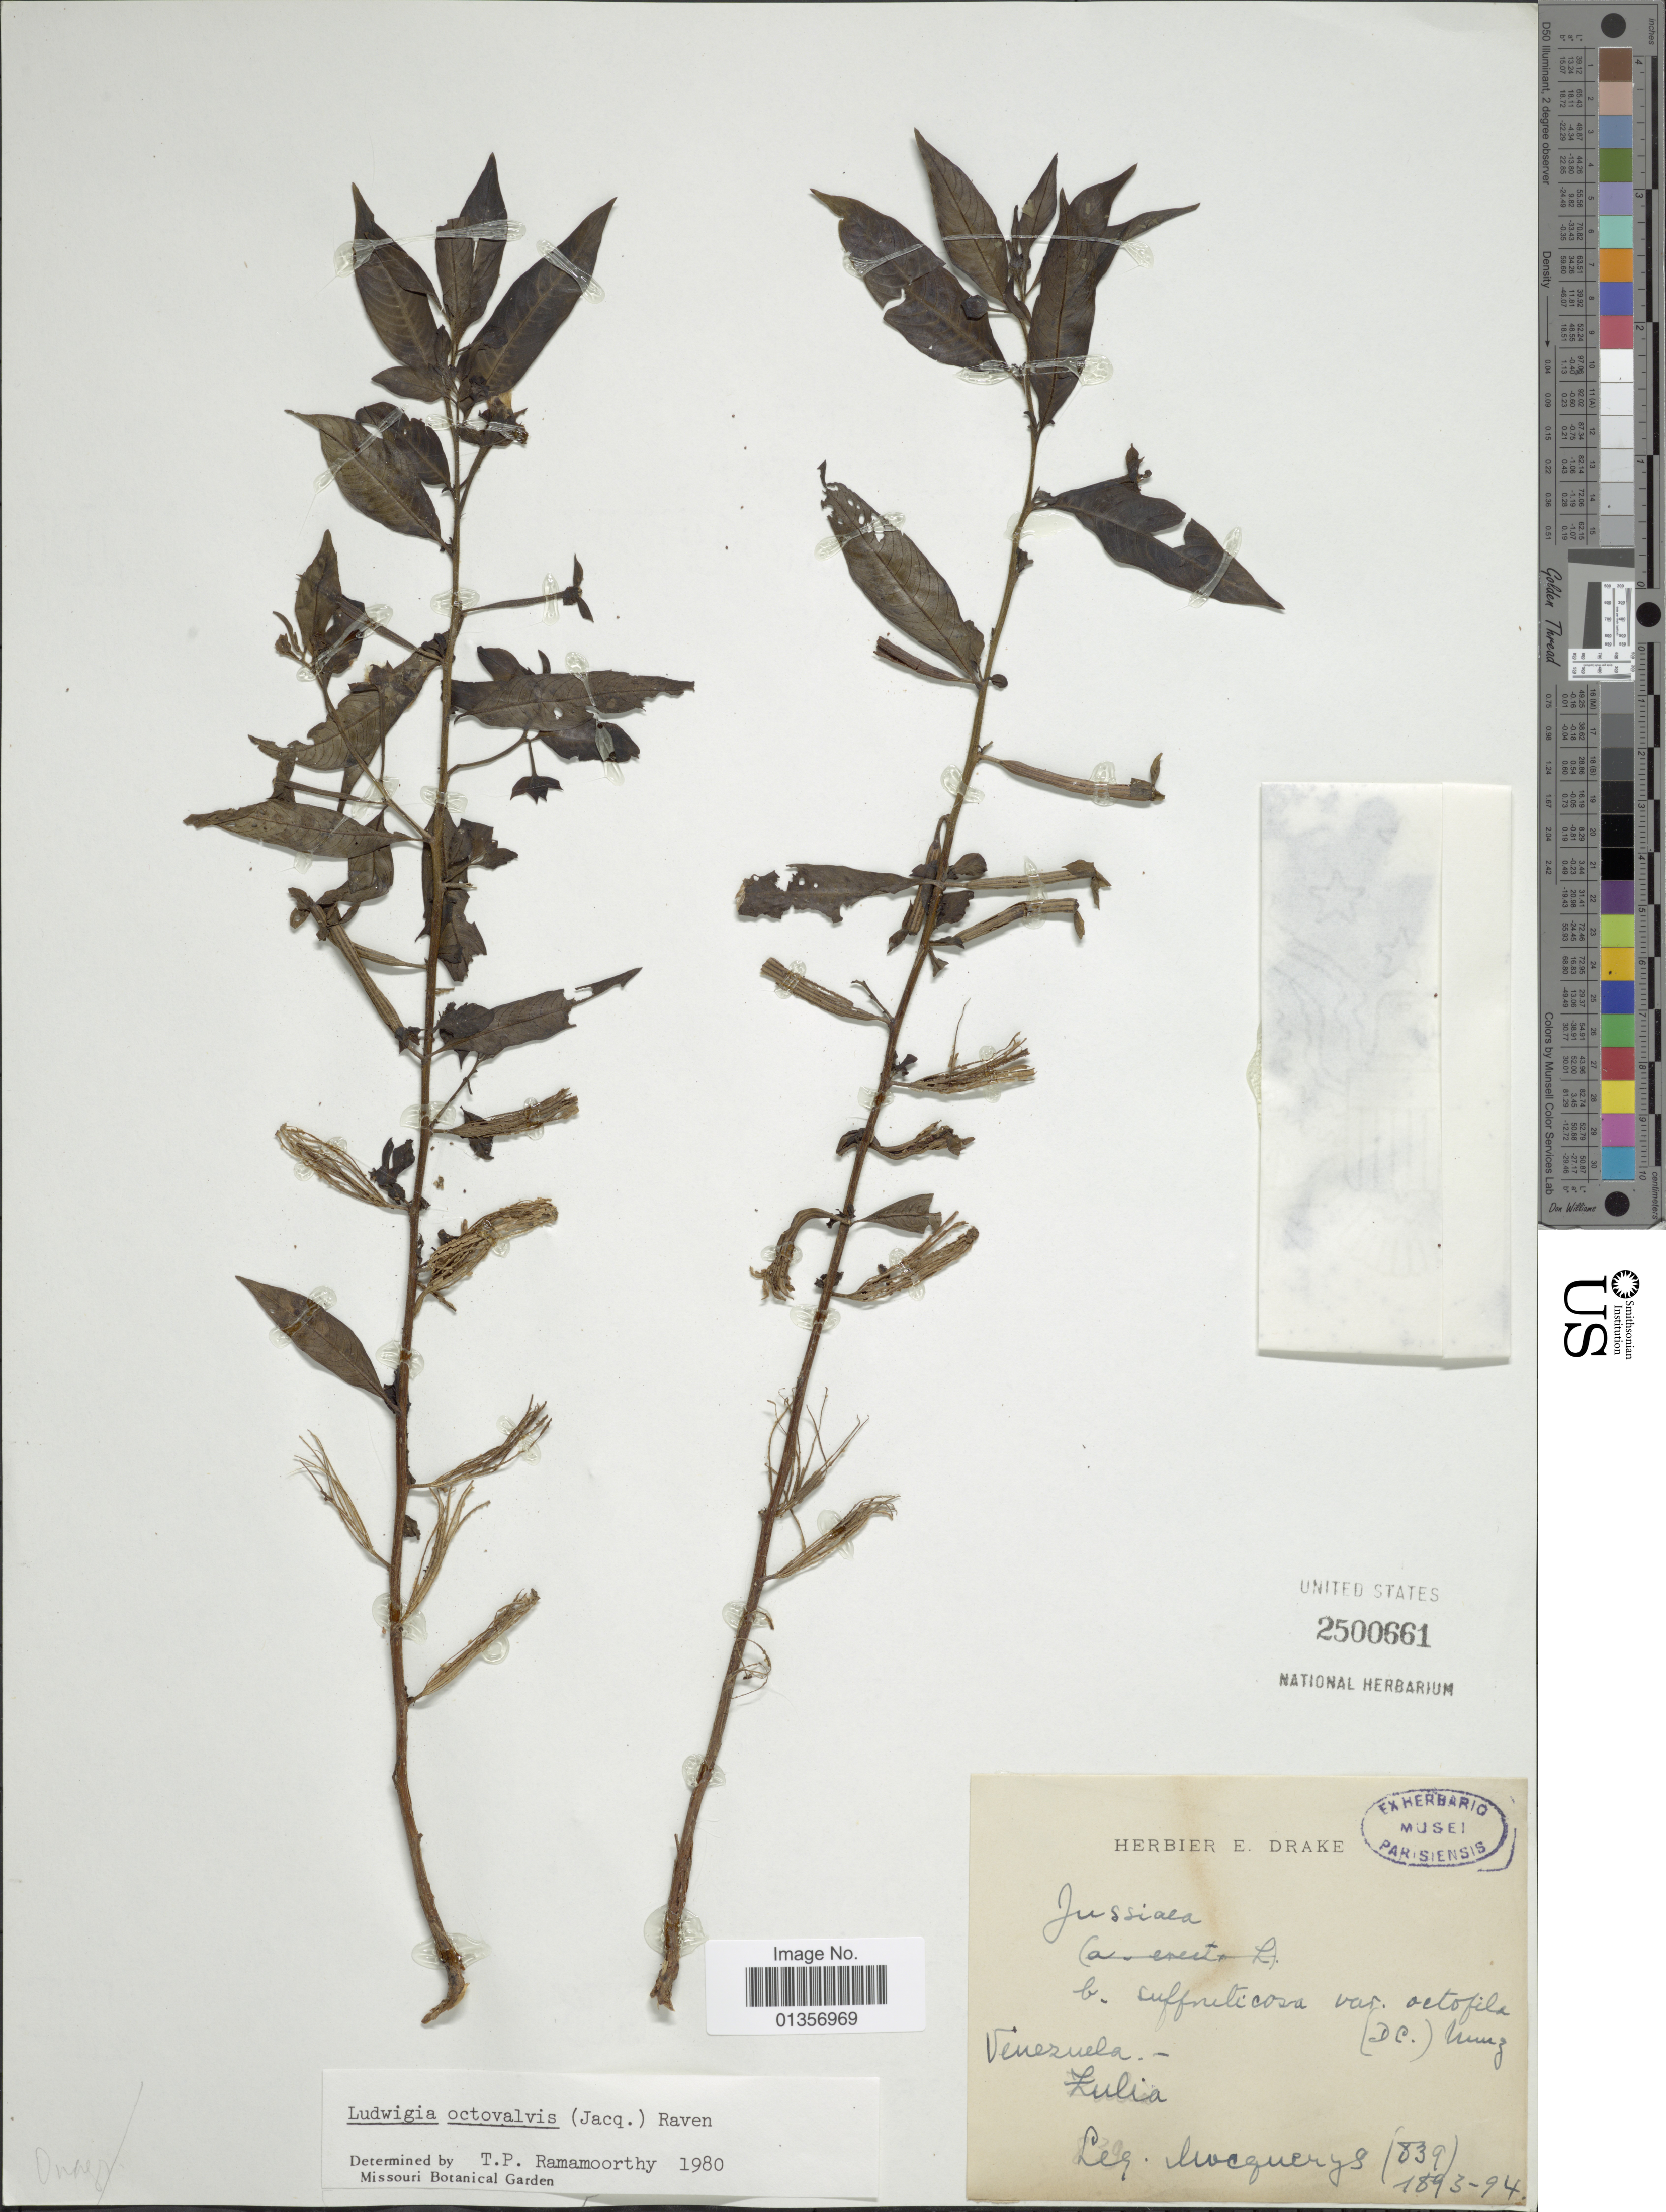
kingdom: Plantae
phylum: Tracheophyta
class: Magnoliopsida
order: Myrtales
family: Onagraceae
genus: Ludwigia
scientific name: Ludwigia octovalvis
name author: (Jacq.) P.H. Raven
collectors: A. Mocquerys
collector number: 839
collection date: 1893/1894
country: Venezuela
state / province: Zulia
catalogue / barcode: US 2500661